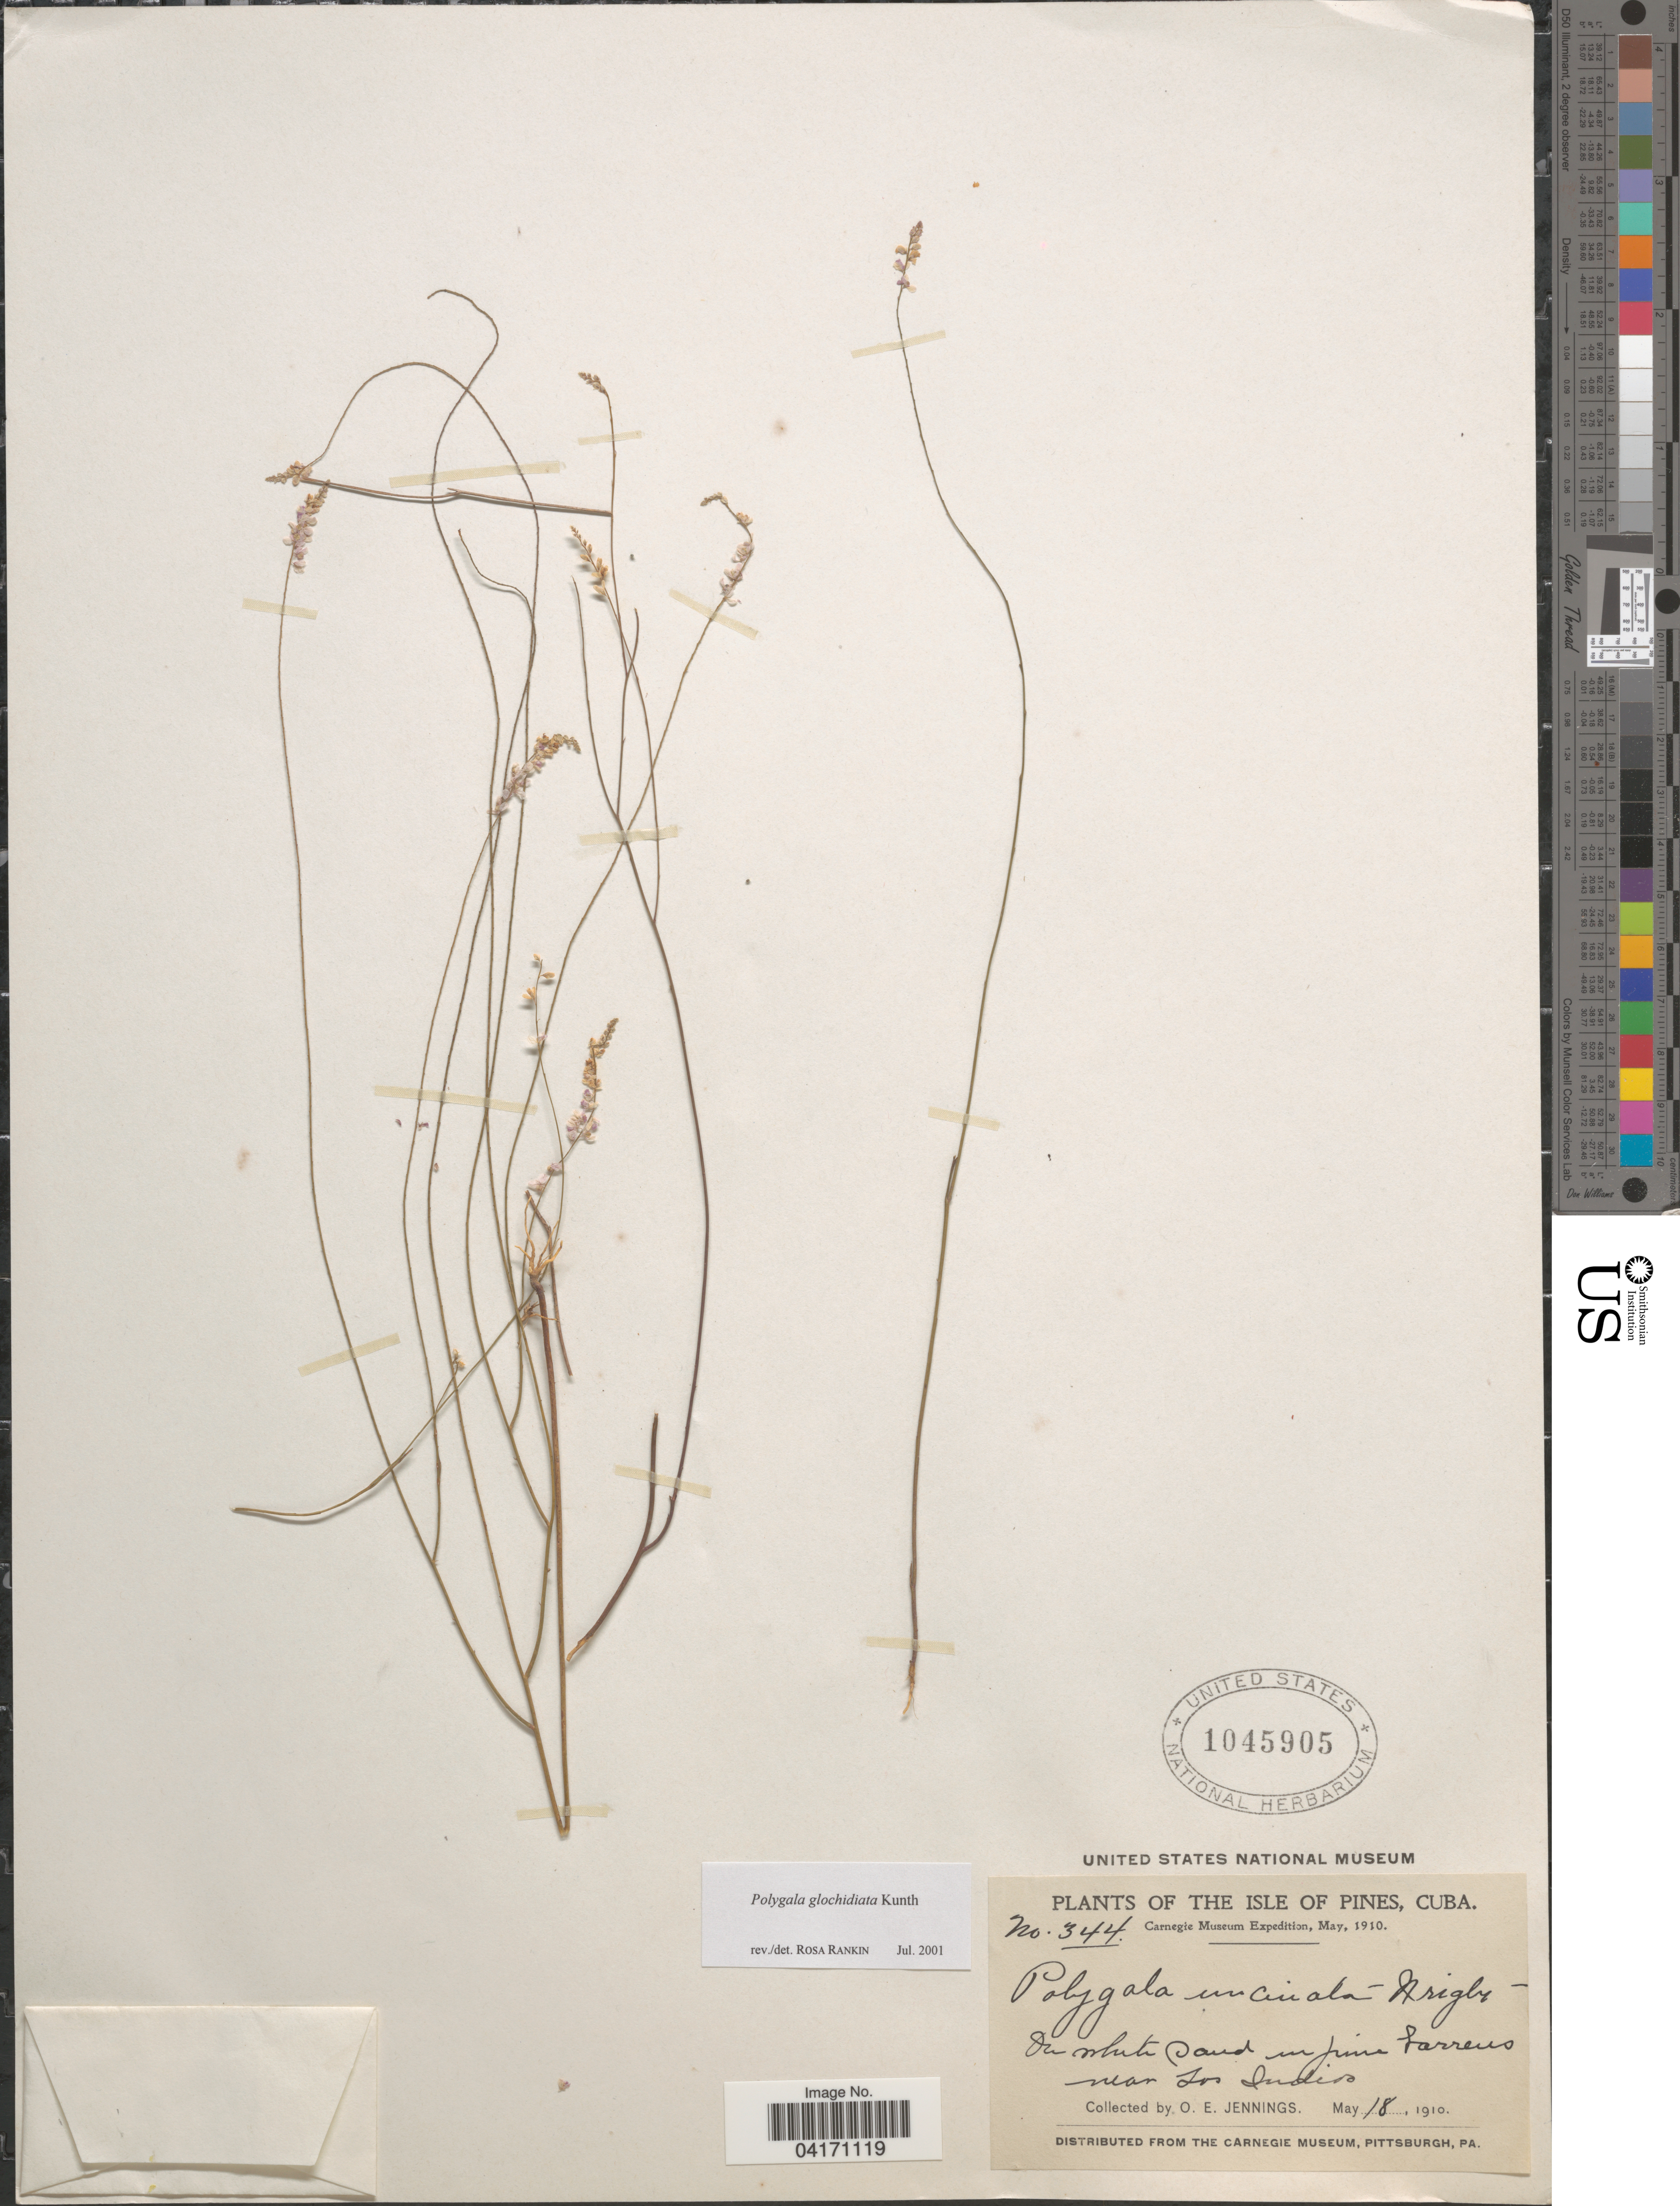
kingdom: Plantae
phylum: Tracheophyta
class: Magnoliopsida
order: Fabales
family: Polygalaceae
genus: Polygala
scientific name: Polygala glochidiata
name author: Kunth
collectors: O. E. Jennings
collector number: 344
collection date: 1910-05-18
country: Cuba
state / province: Isla de la Juventud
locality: The Isle of Pines. Carnegie Museum Expedition, May, 1910. Near Los Indios.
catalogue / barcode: US 1045905